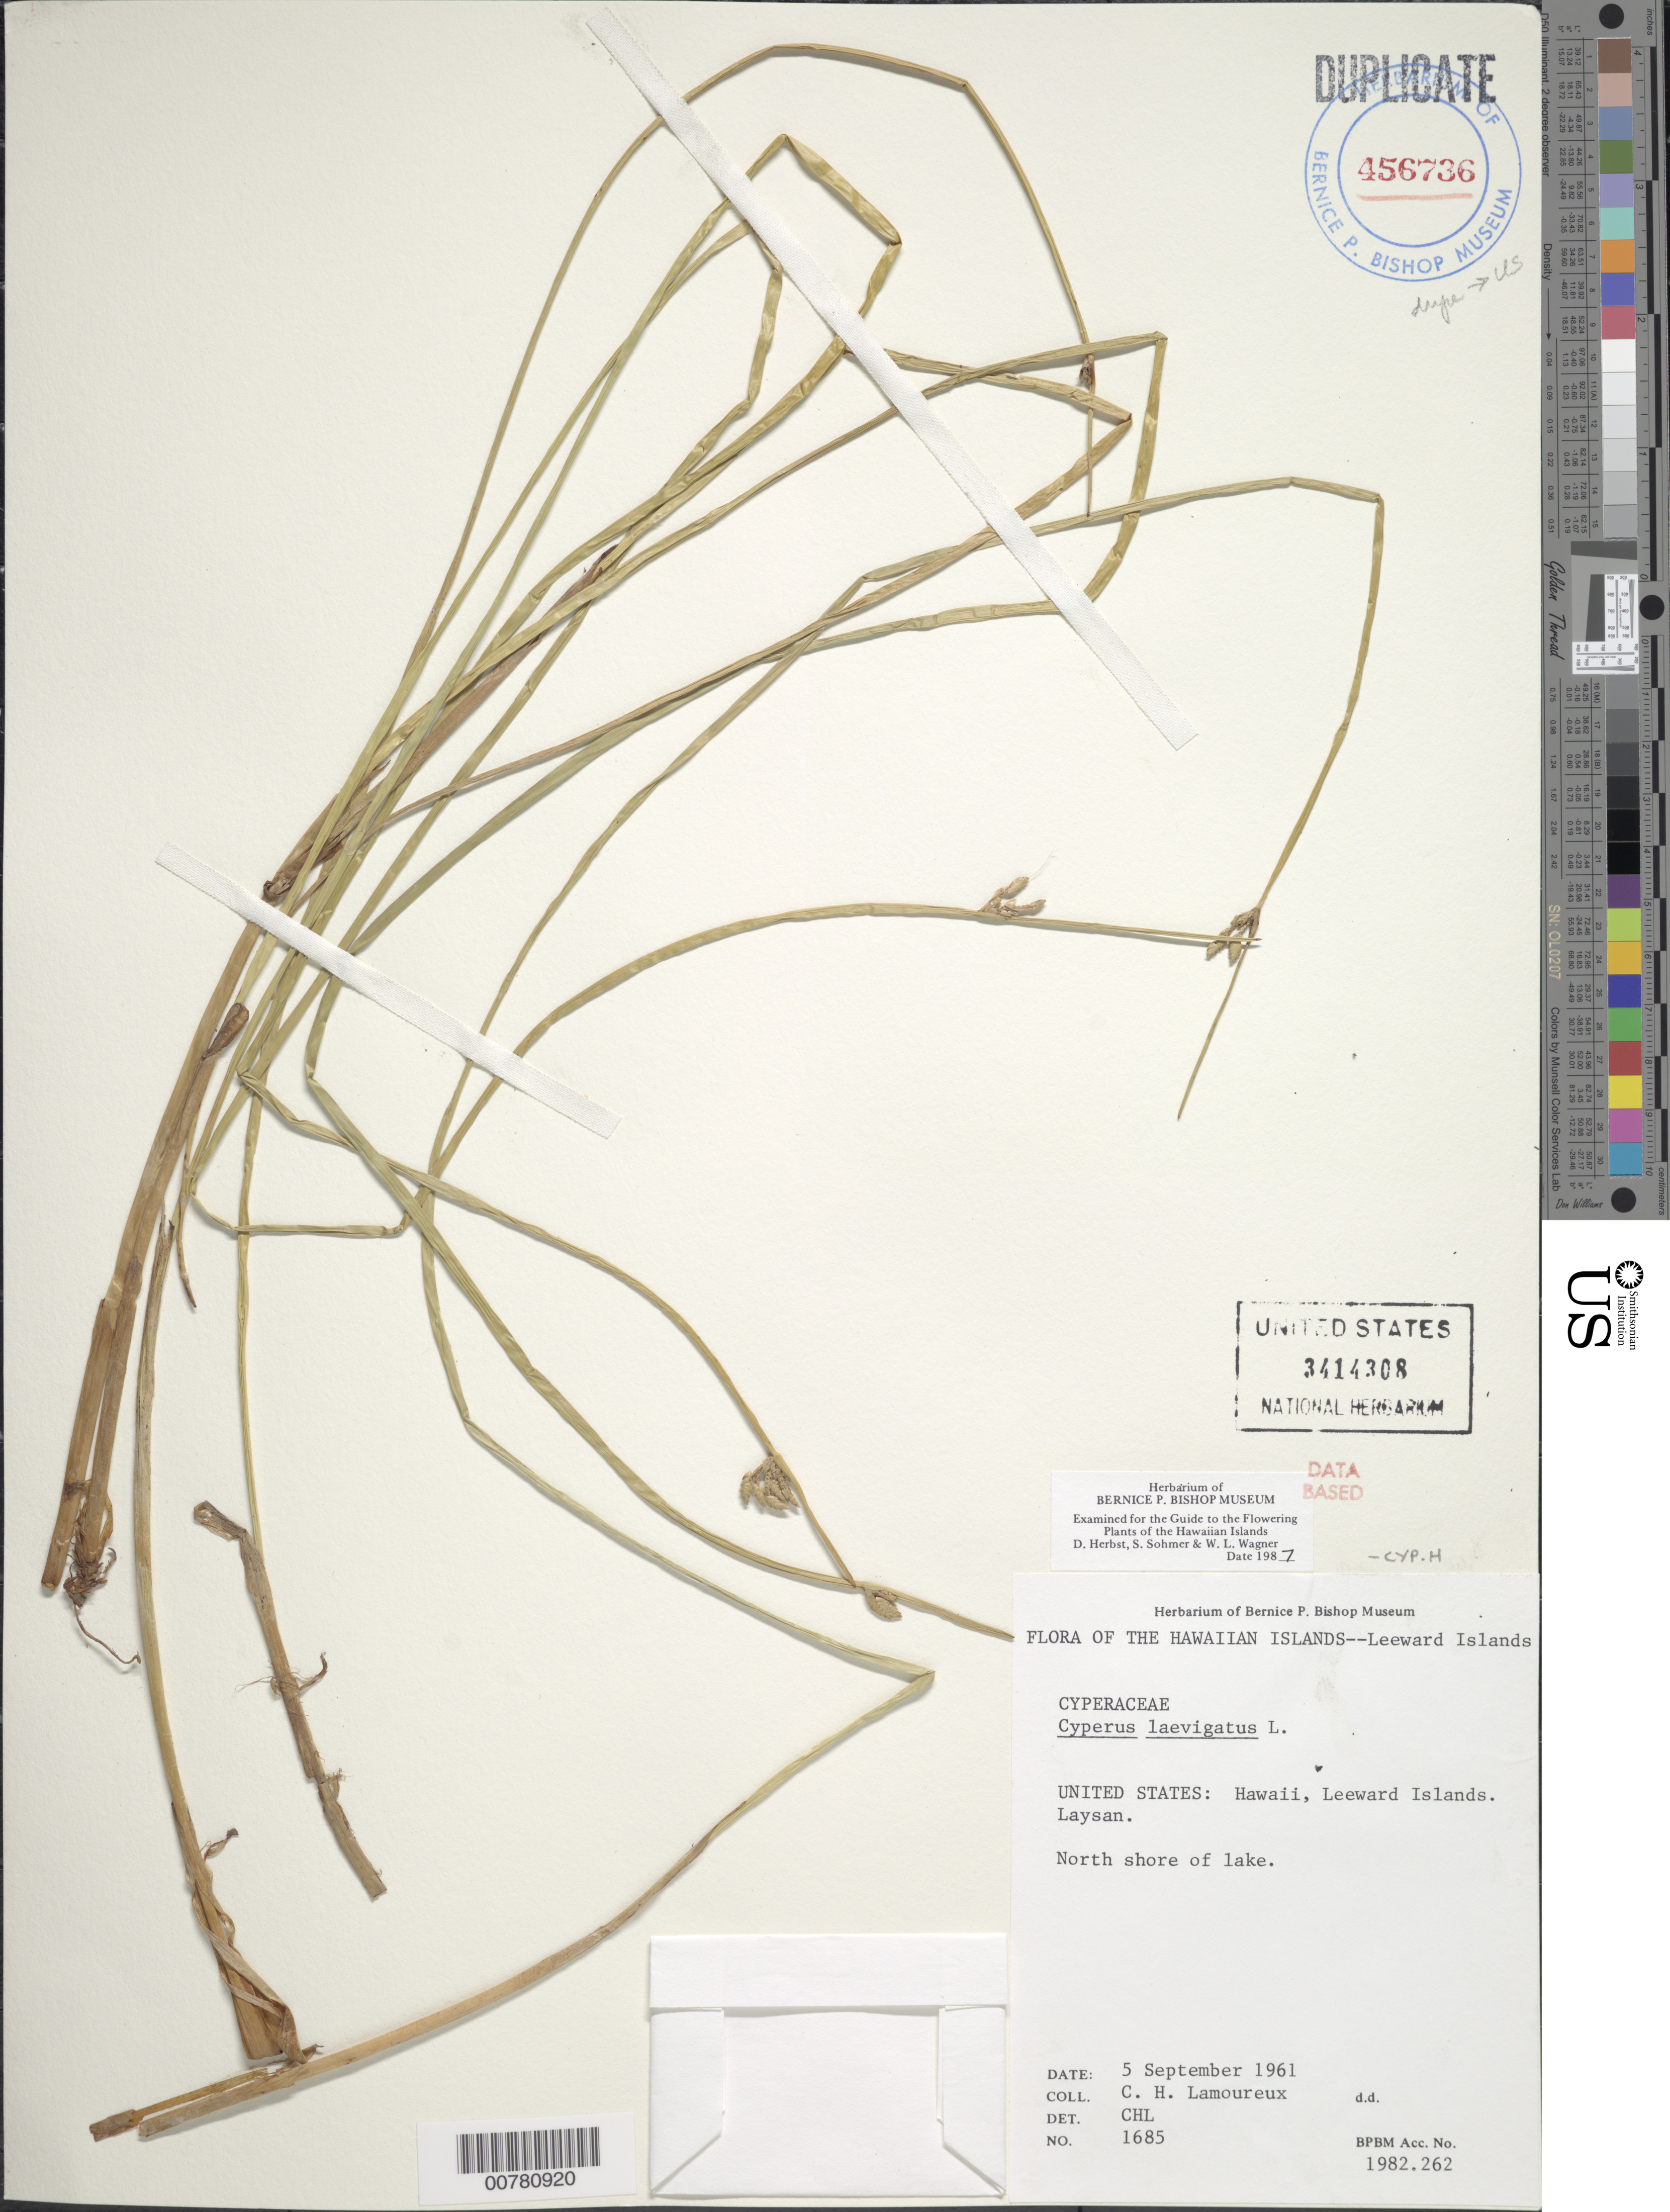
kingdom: Plantae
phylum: Tracheophyta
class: Liliopsida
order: Poales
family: Cyperaceae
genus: Cyperus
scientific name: Cyperus laevigatus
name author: L.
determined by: Wagner, W. L.; Herbst, D. R.; Sohmer, S. H.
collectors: C. H. Lamoureux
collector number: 1685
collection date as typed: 5 Sep 1961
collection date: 1961-09-05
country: United States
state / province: Hawaii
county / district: Honolulu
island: Laysan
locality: Laysan, North shore of lake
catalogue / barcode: US 3414308